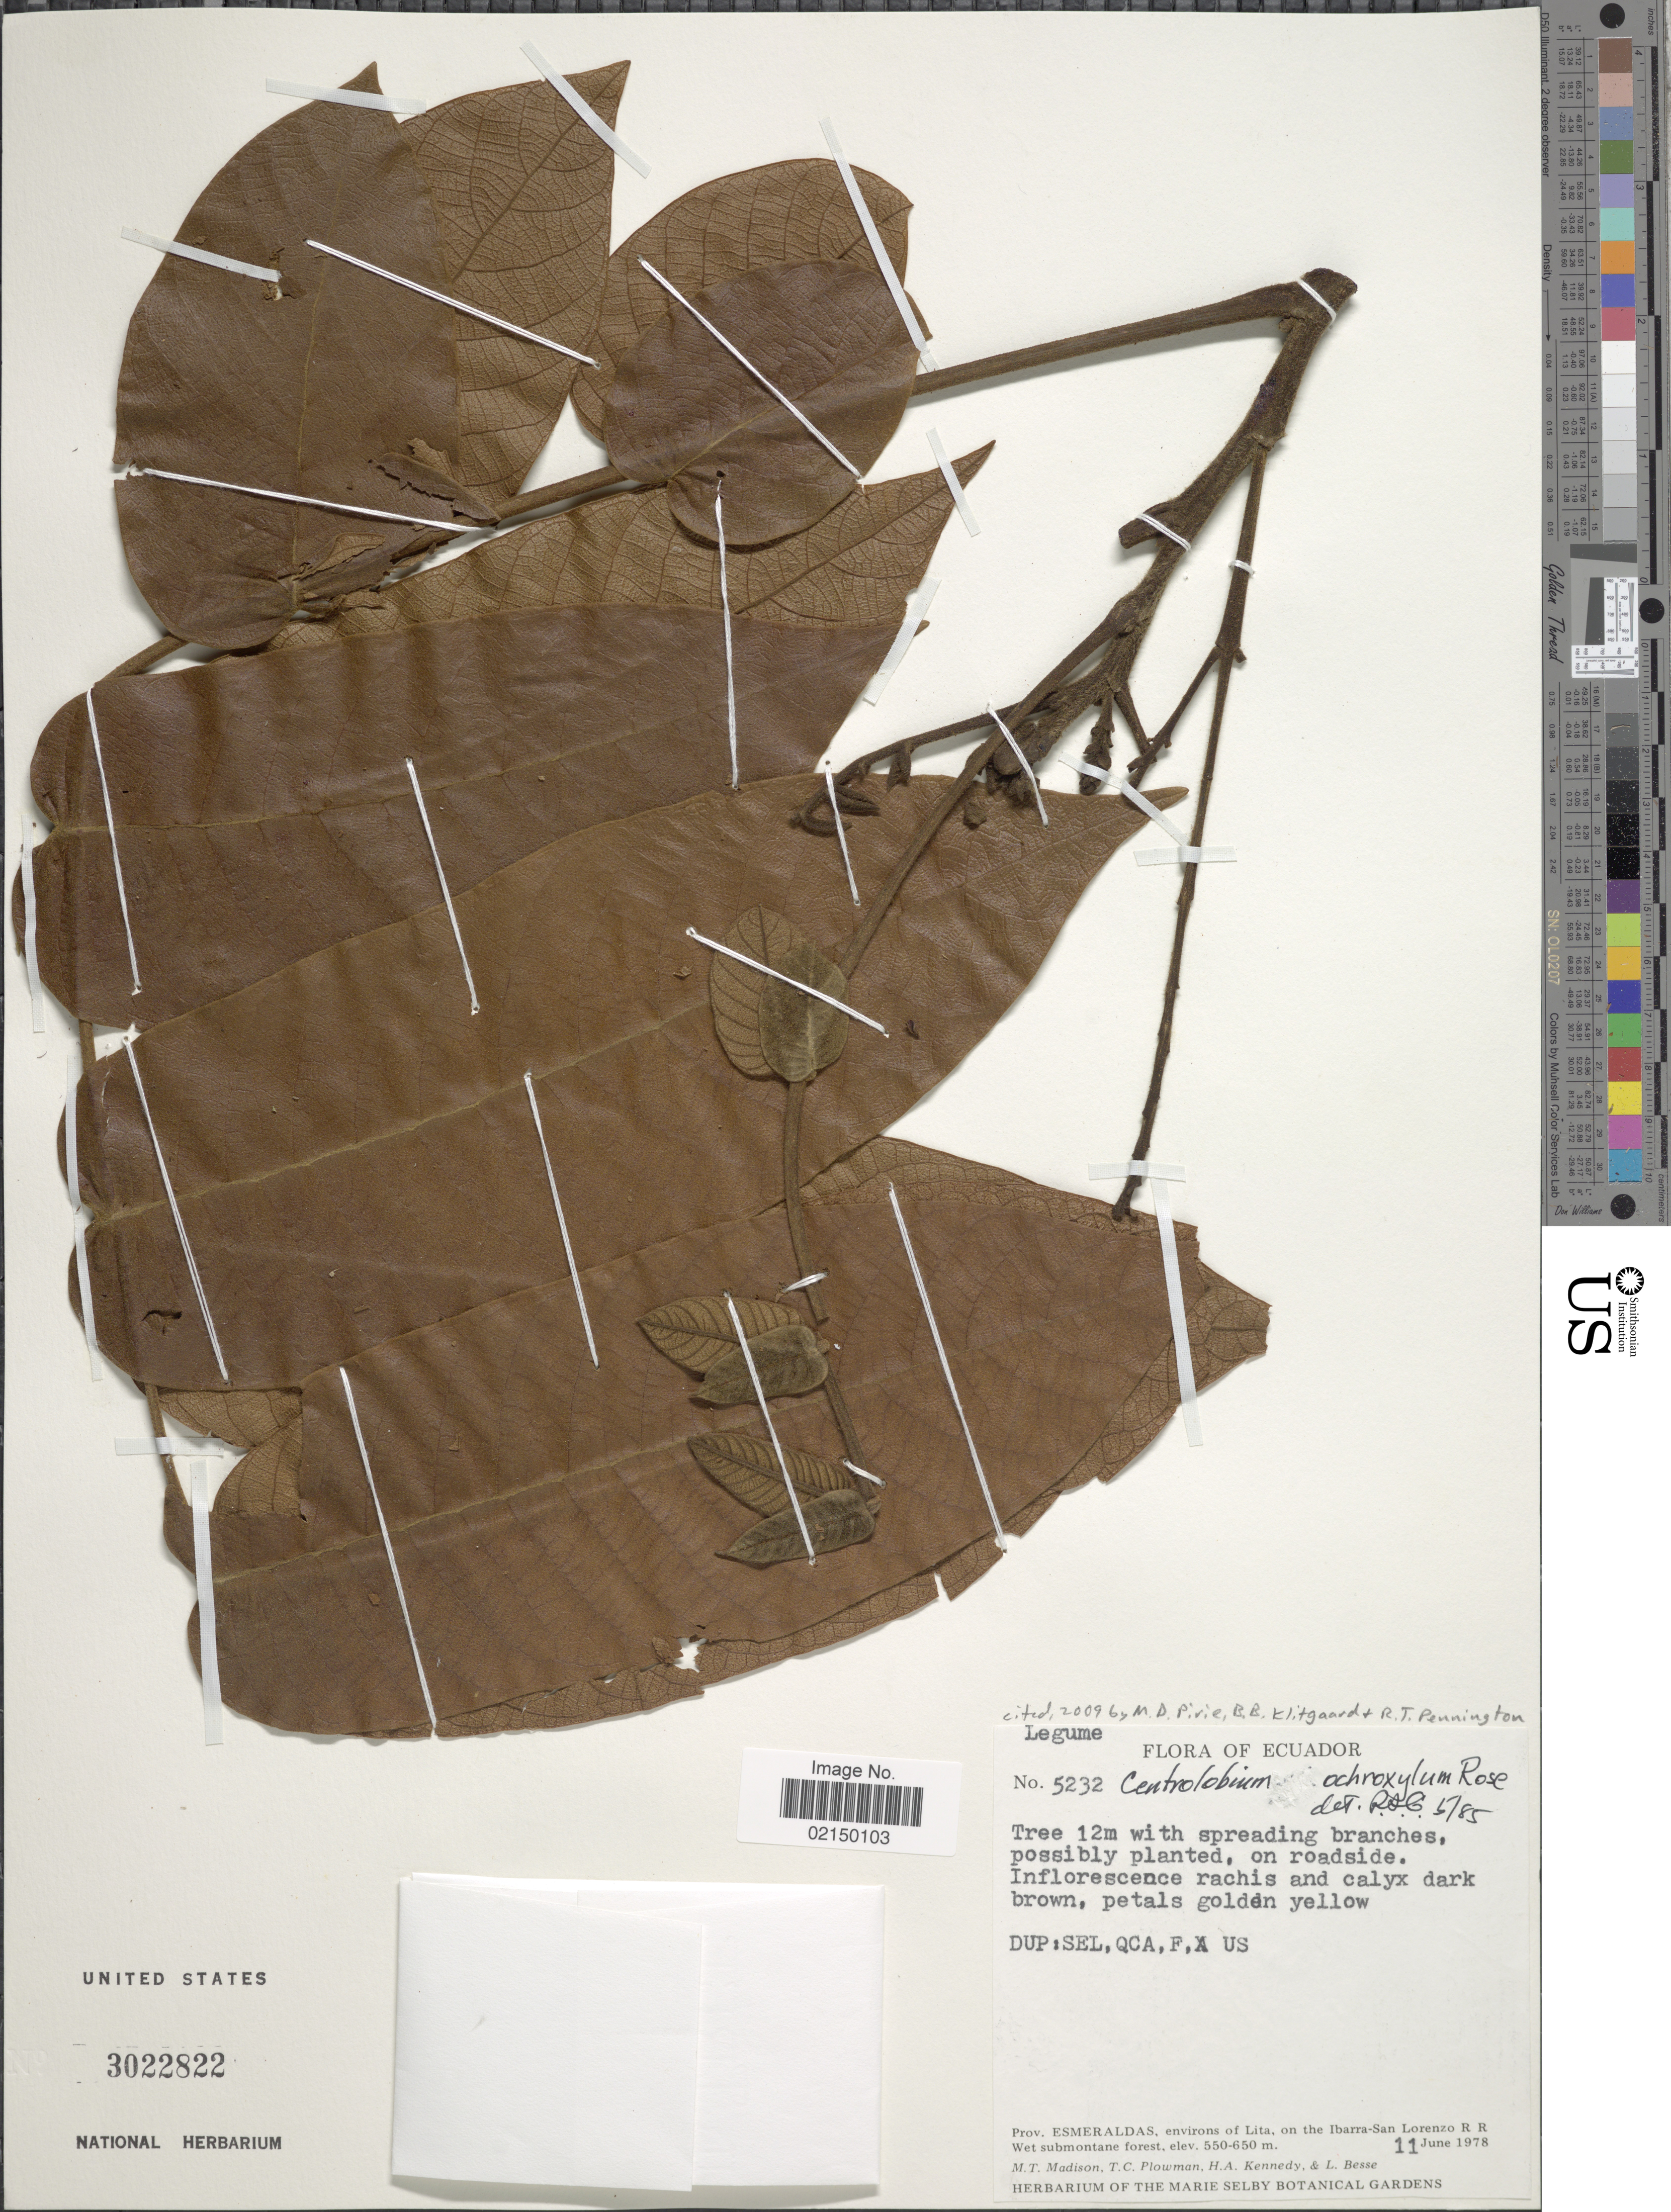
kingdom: Plantae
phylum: Tracheophyta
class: Magnoliopsida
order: Fabales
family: Fabaceae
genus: Centrolobium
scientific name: Centrolobium ochroxylum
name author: Rose ex Rudd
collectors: M. T. Madison, T. Plowman, H. Kennedy & L. Besse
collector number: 5232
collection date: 1978-06-11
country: Ecuador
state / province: Esmeraldas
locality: Envrions of Lita, on the Ibarra-San Lorenzo R R, wet submontanbe forest, on roadside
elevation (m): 550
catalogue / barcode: US 3022822